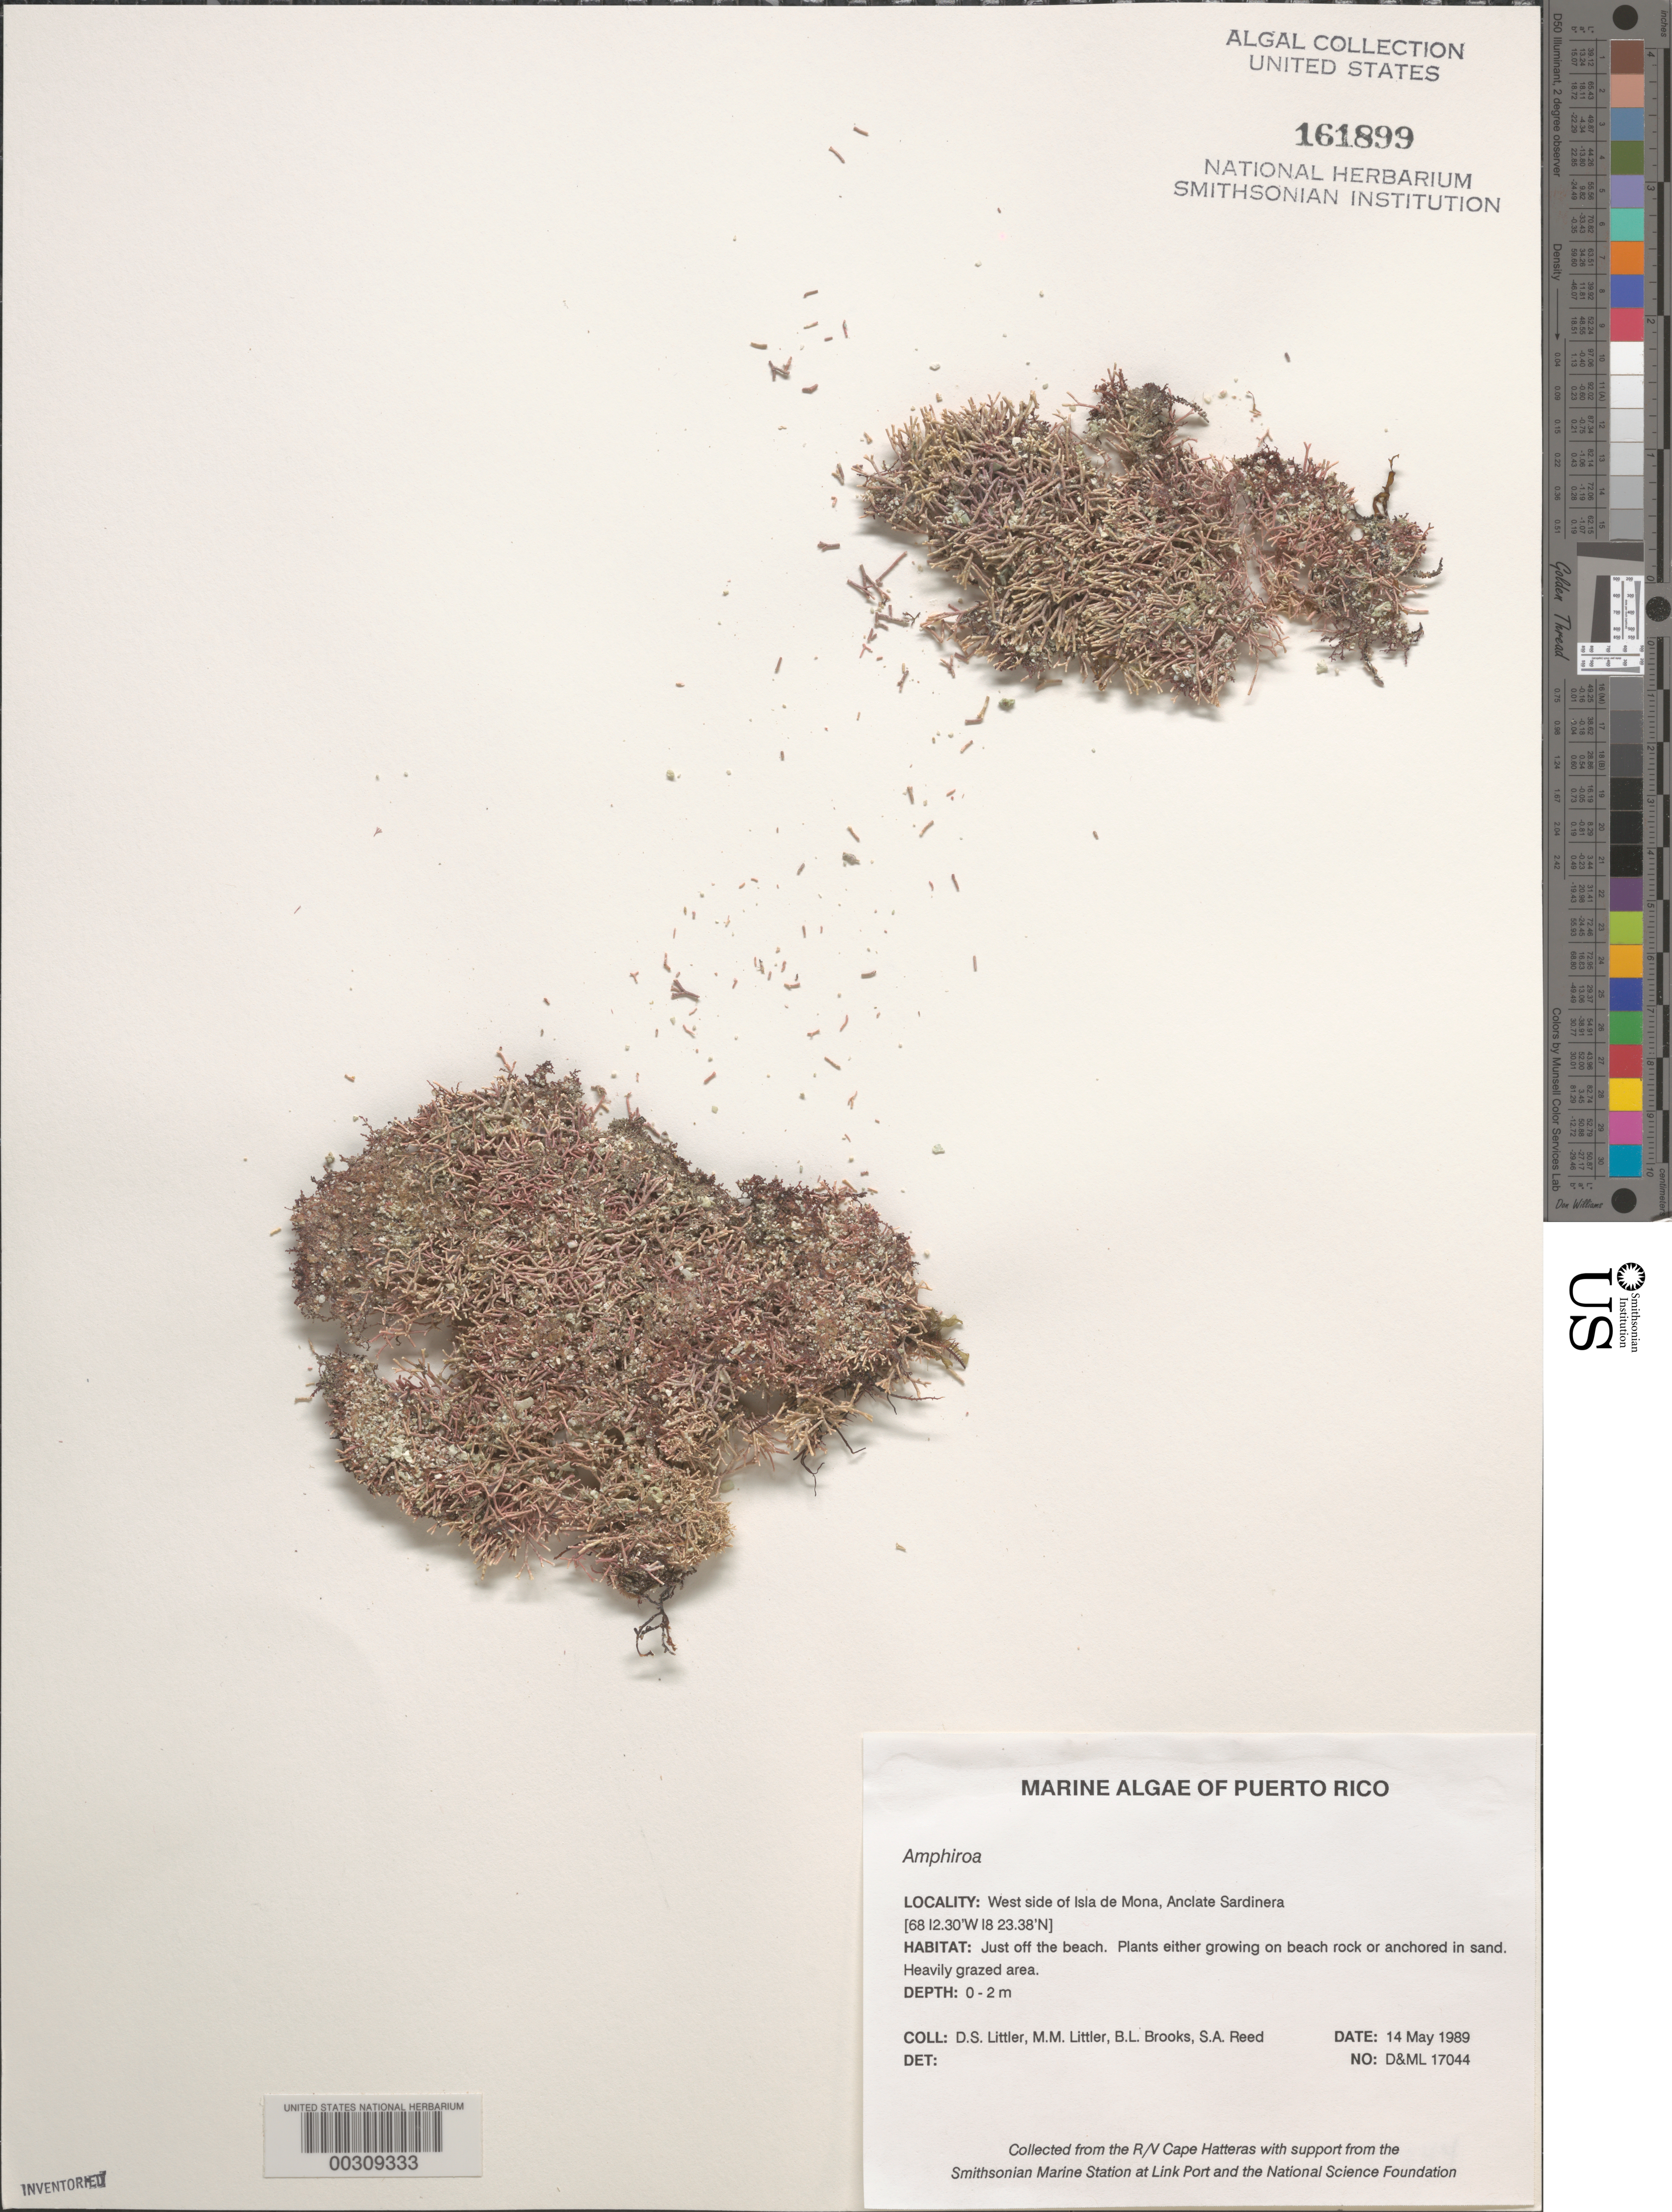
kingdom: Plantae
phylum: Rhodophyta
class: Florideophyceae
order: Corallinales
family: Lithophyllaceae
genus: Amphiroa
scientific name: Amphiroa sp.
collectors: D. S. Littler, M. M. Littler, B. Brooks & S. Reed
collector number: D&ML 17044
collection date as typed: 14 May 1989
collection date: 1989-05-14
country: Puerto Rico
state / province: Mayaguez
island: Isla de Mona (Isla Mona)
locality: Anclate Sardinera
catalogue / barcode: US 161899